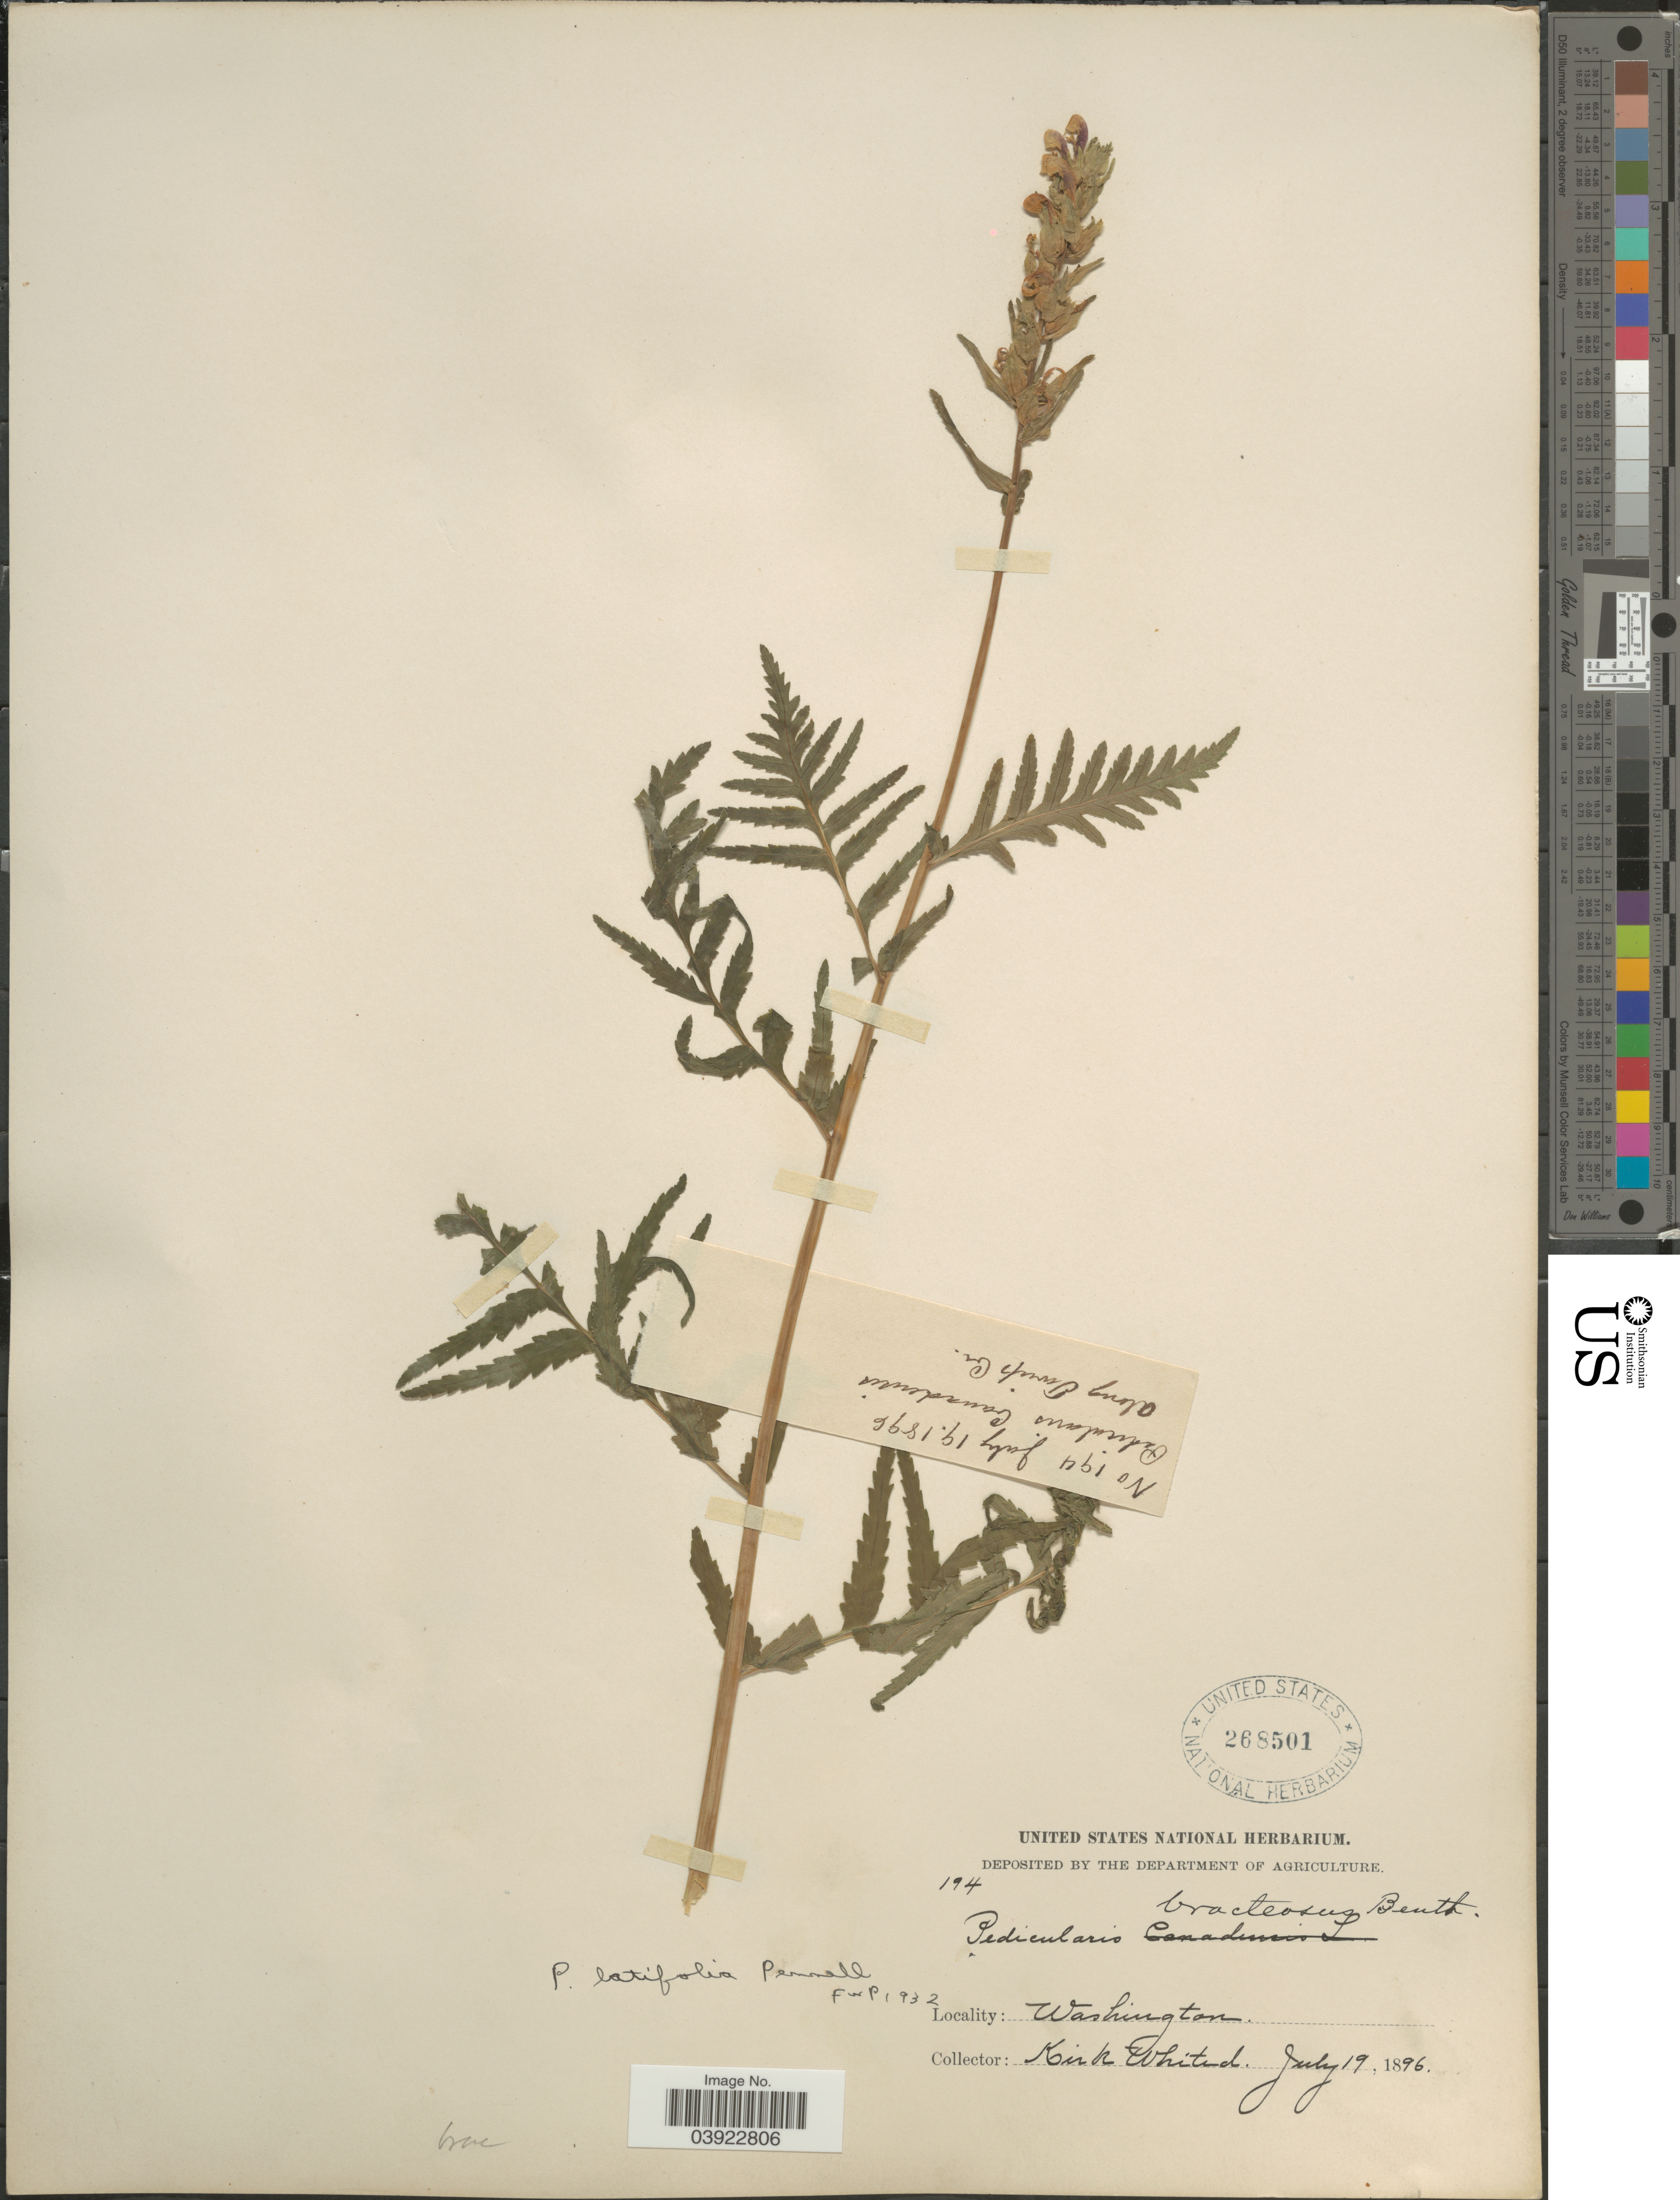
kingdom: Plantae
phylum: Tracheophyta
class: Magnoliopsida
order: Lamiales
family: Orobanchaceae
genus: Pedicularis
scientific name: Pedicularis latifolia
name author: Pennell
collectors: K. Whited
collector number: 194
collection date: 1896-07-19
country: United States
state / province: Washington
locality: Along Twisp Cr.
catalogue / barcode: US 268501